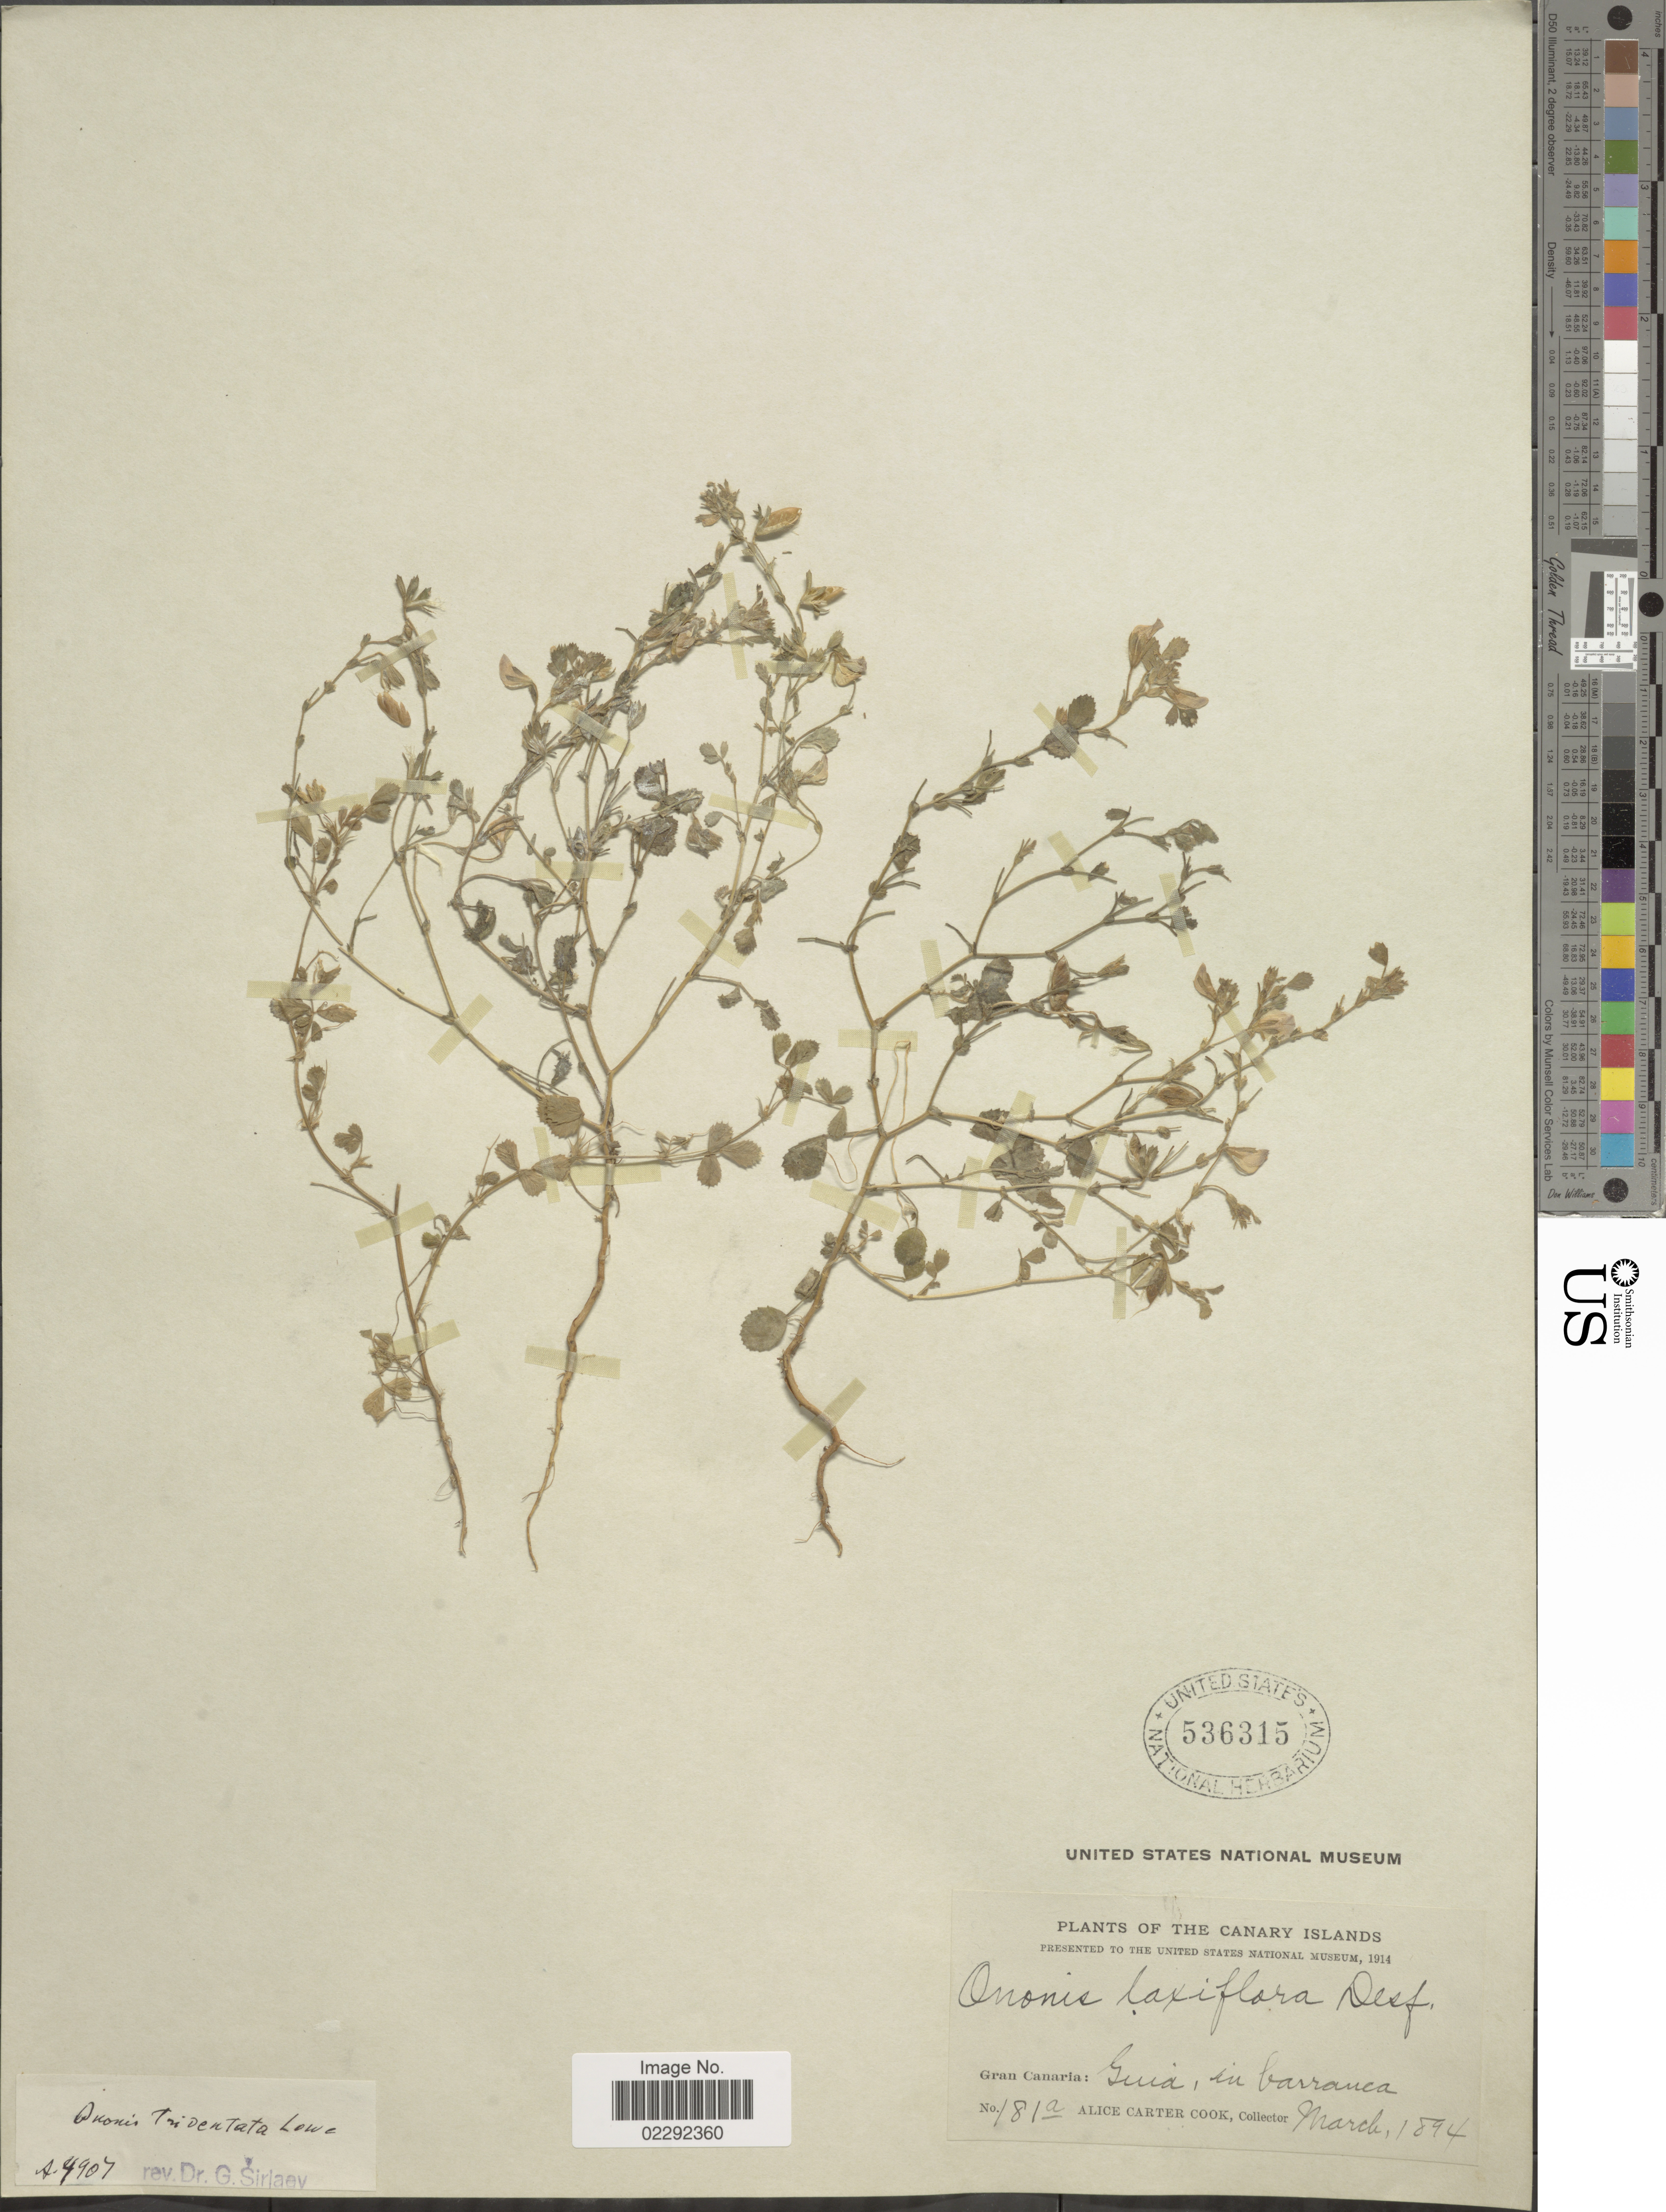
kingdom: Plantae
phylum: Tracheophyta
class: Magnoliopsida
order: Fabales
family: Fabaceae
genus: Ononis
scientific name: Ononis tridentata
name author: L.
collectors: Alice C. Cook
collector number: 181a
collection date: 1894-03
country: Spain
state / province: Canarias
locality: Gran Canaria: Guia. Canary Islands.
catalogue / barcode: US 536315